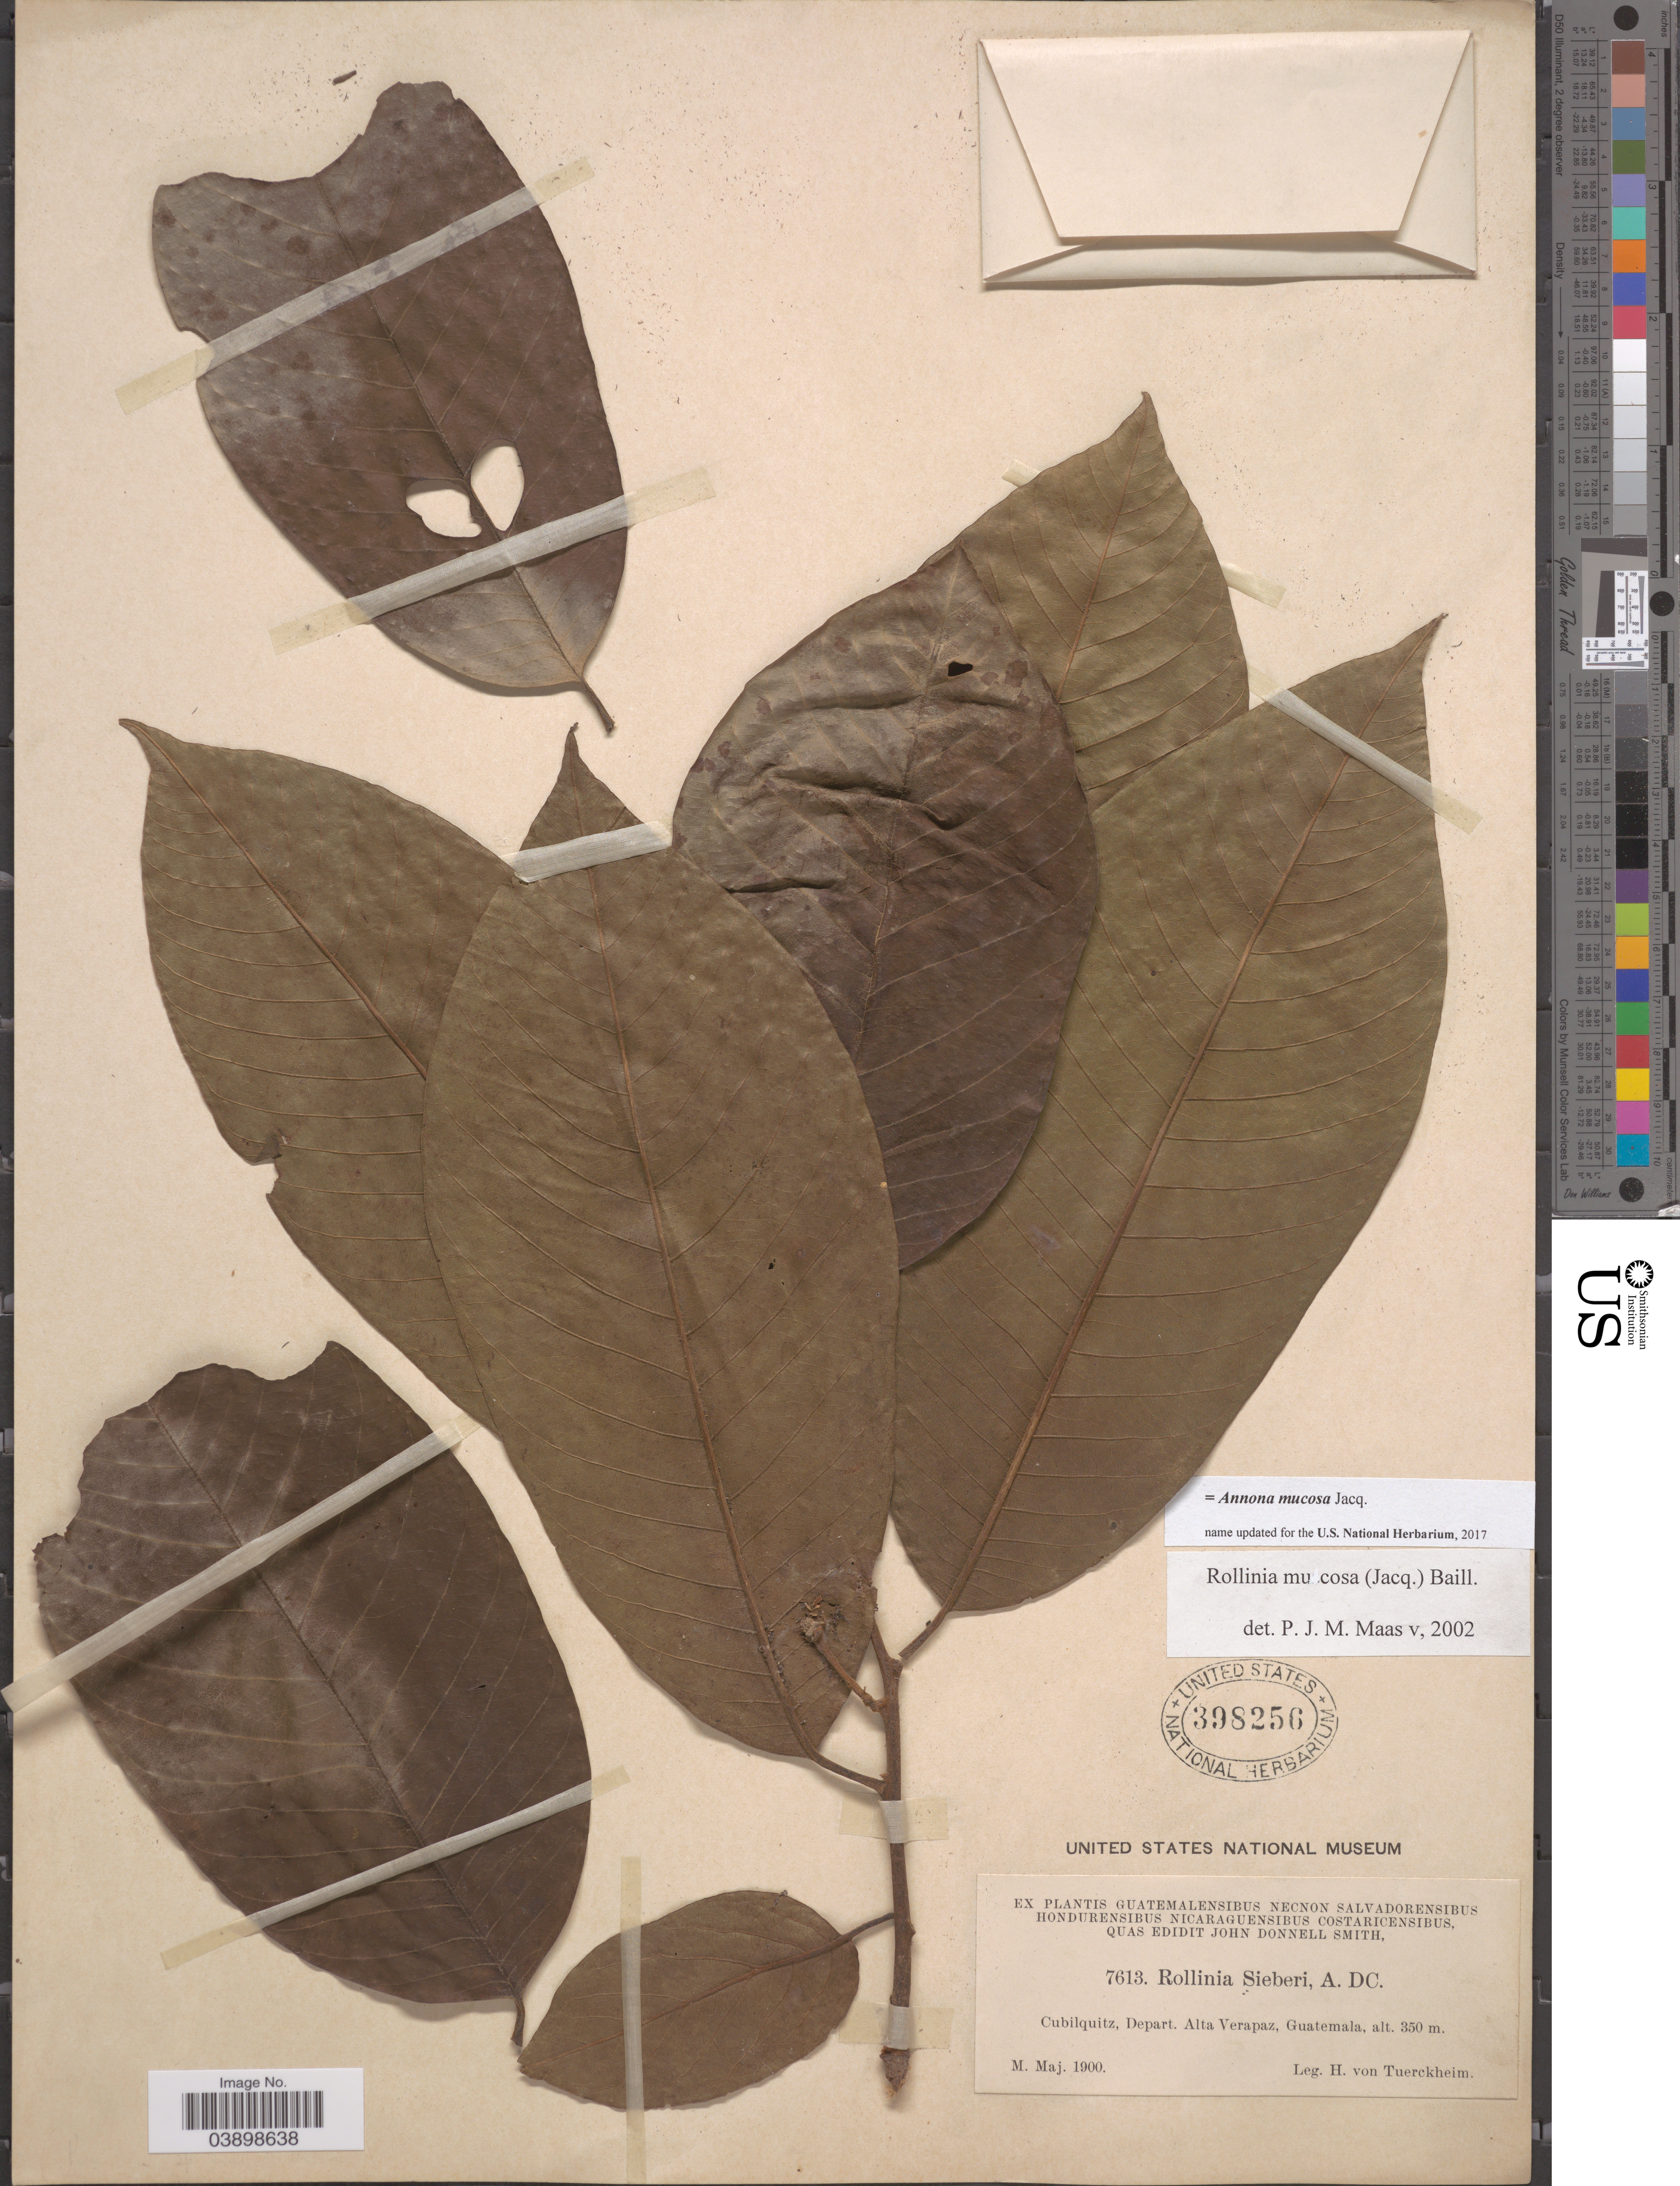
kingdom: Plantae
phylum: Tracheophyta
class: Magnoliopsida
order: Magnoliales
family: Annonaceae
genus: Annona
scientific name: Annona mucosa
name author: Jacq.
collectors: H. von Tuerckheim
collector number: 7613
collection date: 1900-05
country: Guatemala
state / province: Alta Verapaz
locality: Cubilquitz, Depart. Alta Verapaz.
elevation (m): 350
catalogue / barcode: US 398256